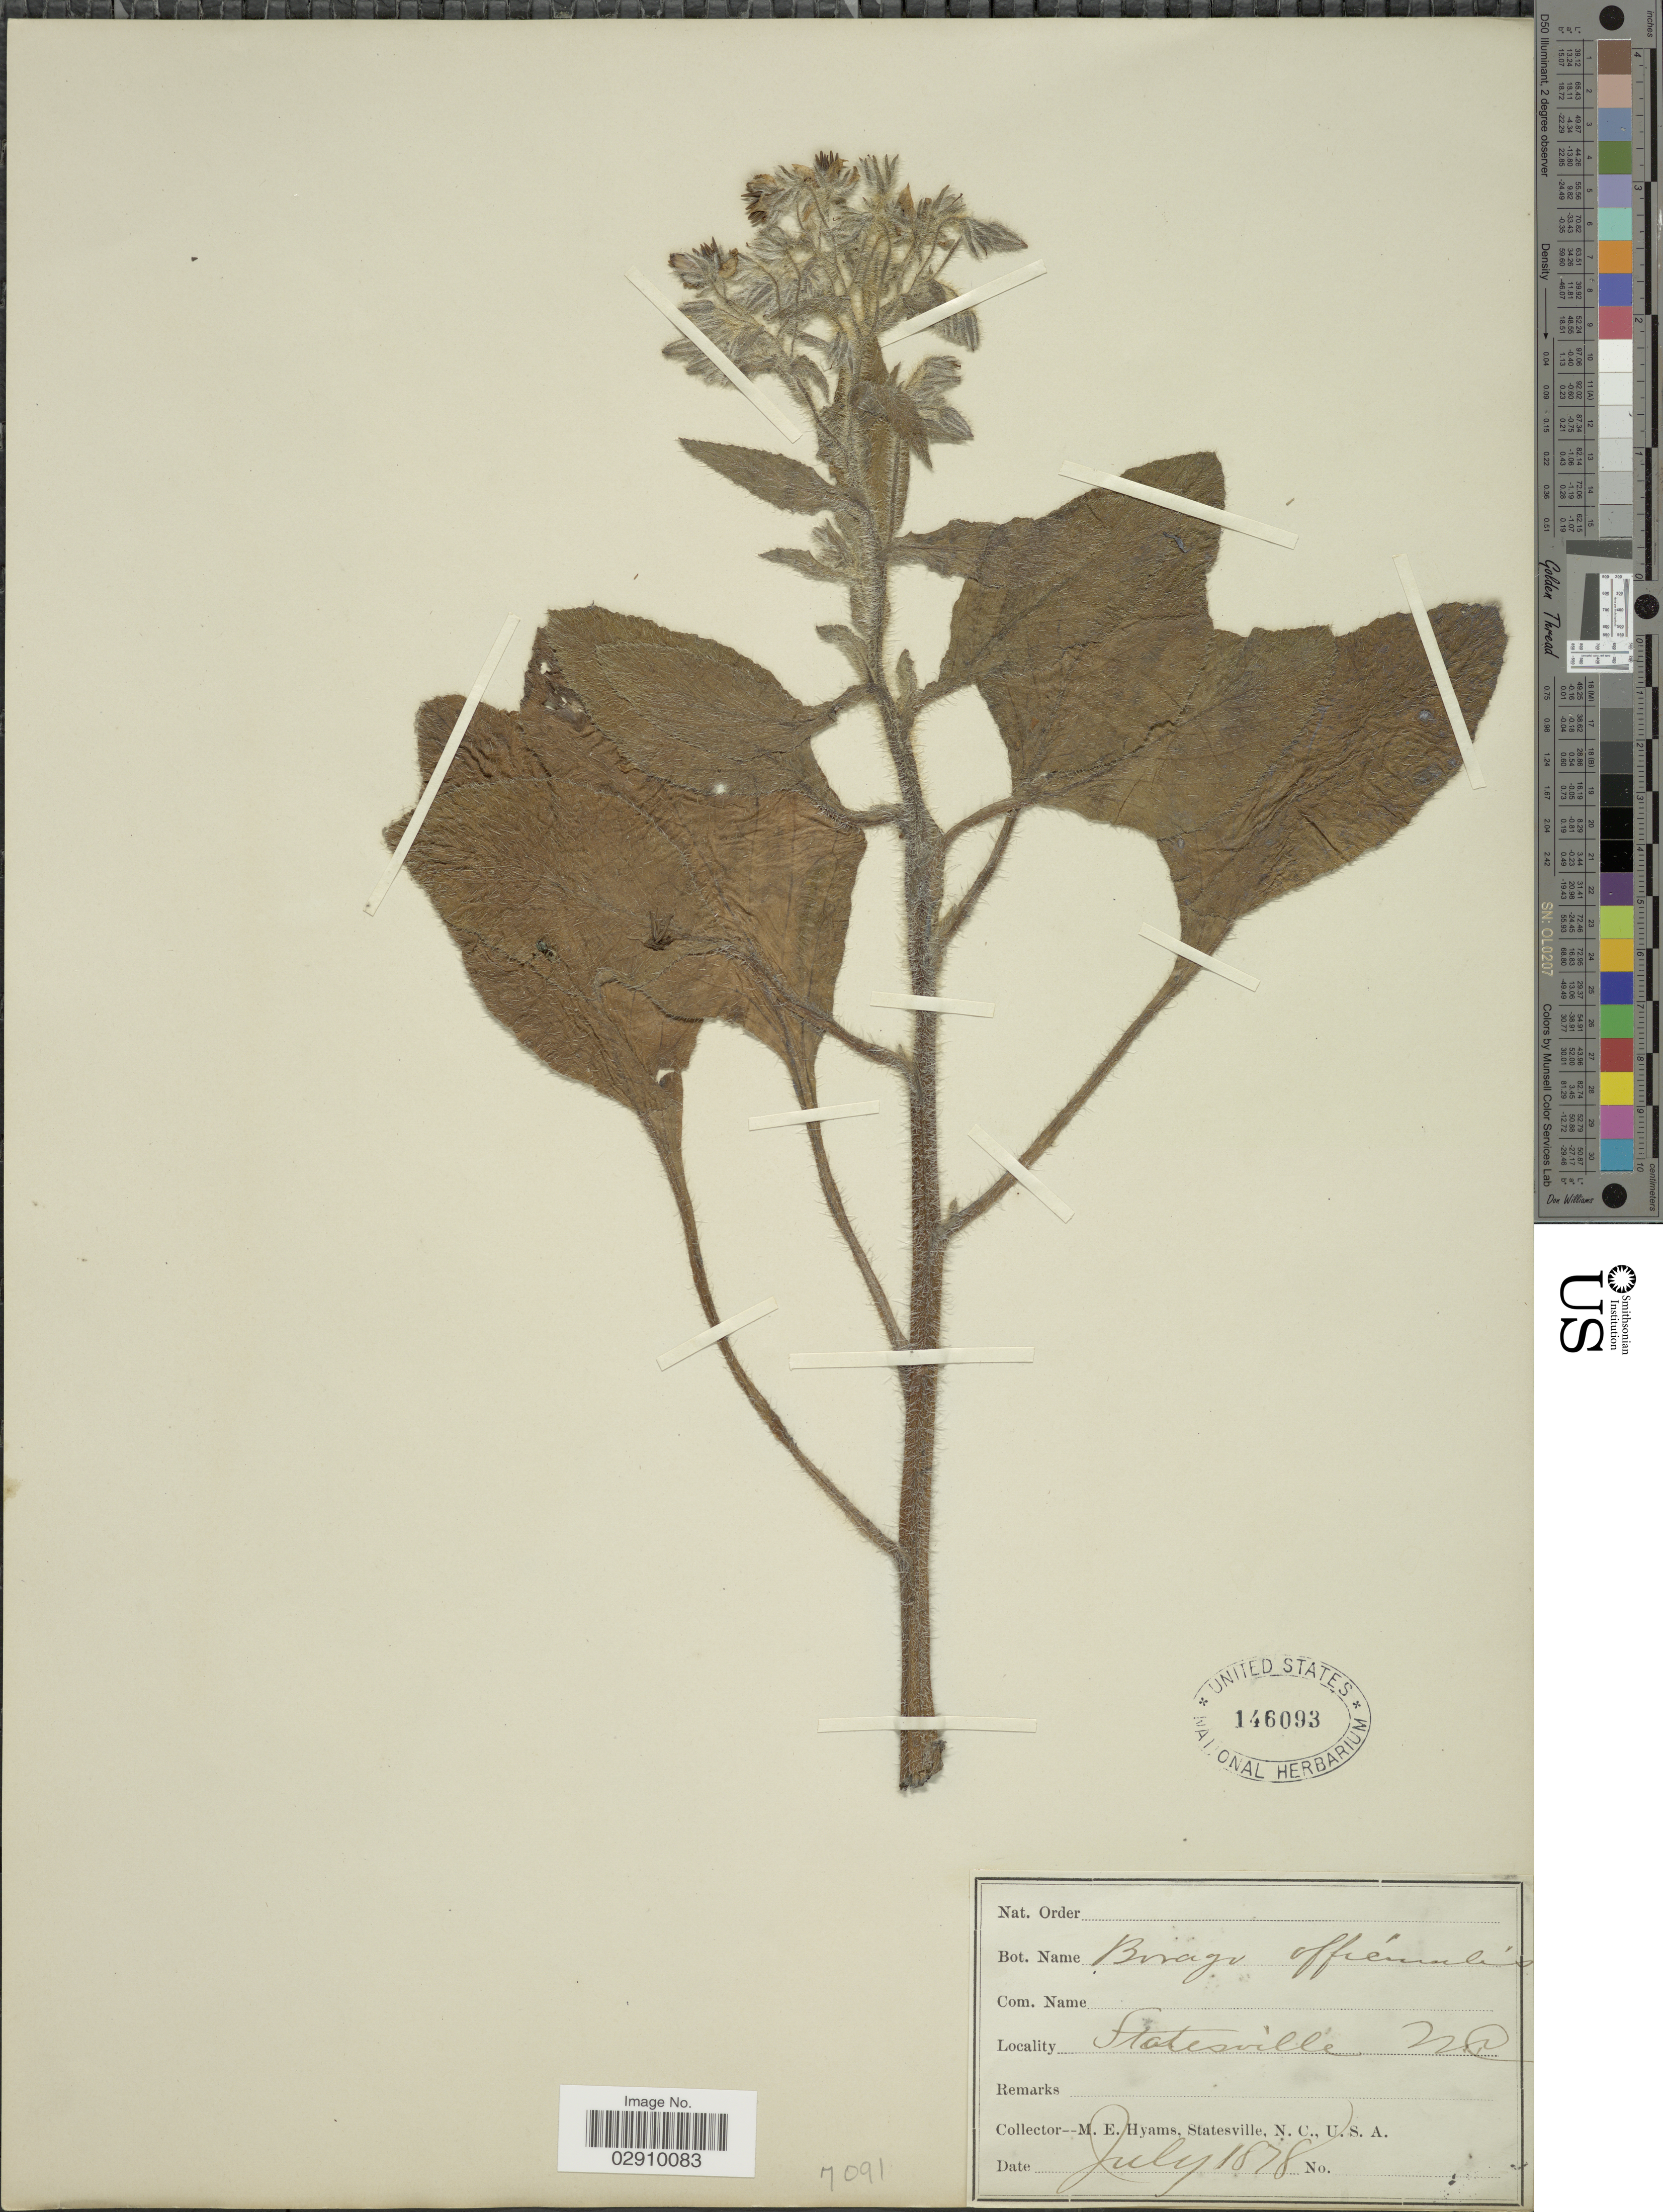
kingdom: Plantae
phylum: Tracheophyta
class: Magnoliopsida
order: Boraginales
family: Boraginaceae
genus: Borago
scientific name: Borago officinalis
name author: L.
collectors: M. E. Hyams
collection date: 1878-07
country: United States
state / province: North Carolina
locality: Statesville, N.C.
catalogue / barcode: US 146093